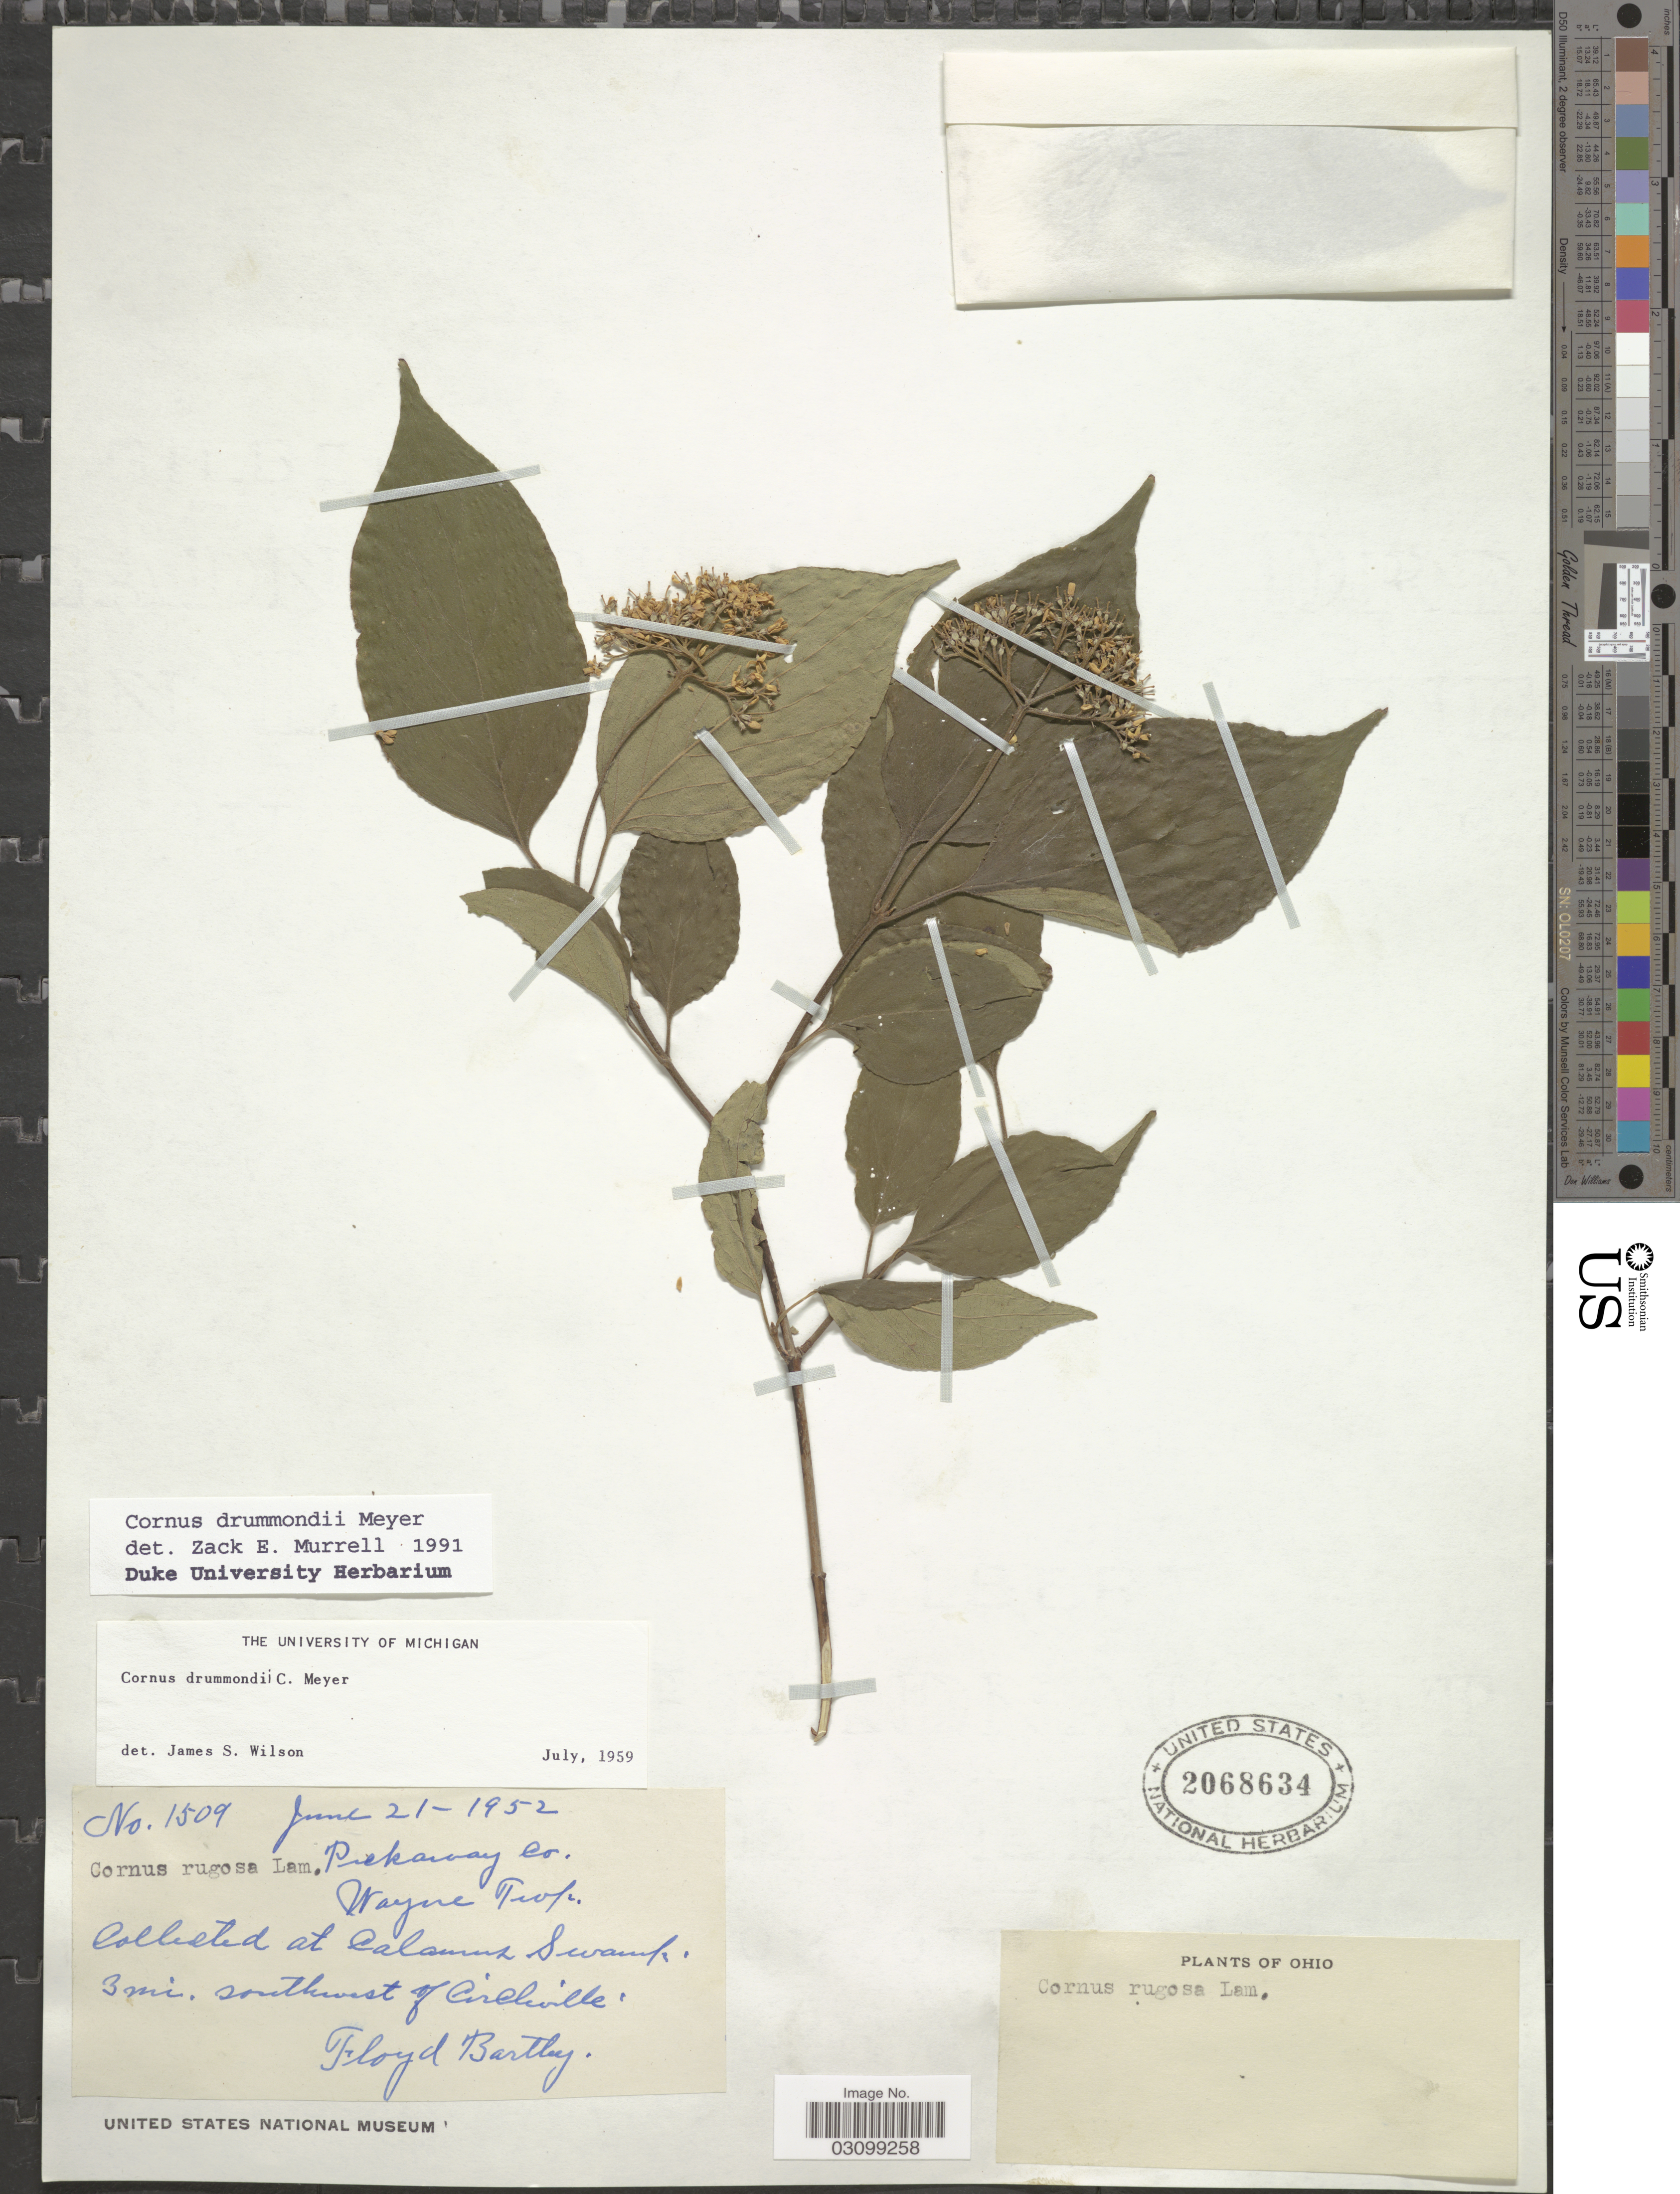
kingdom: Plantae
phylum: Tracheophyta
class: Magnoliopsida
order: Cornales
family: Cornaceae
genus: Cornus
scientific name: Cornus drummondii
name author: C.A. Mey.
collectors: F. Bartley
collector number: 1509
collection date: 1952-06-21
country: United States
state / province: Ohio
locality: Pickaway Co. Wayne Twp. Calamus Swamp, 3 mi. southwest of Circleville.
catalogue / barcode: US 2068634